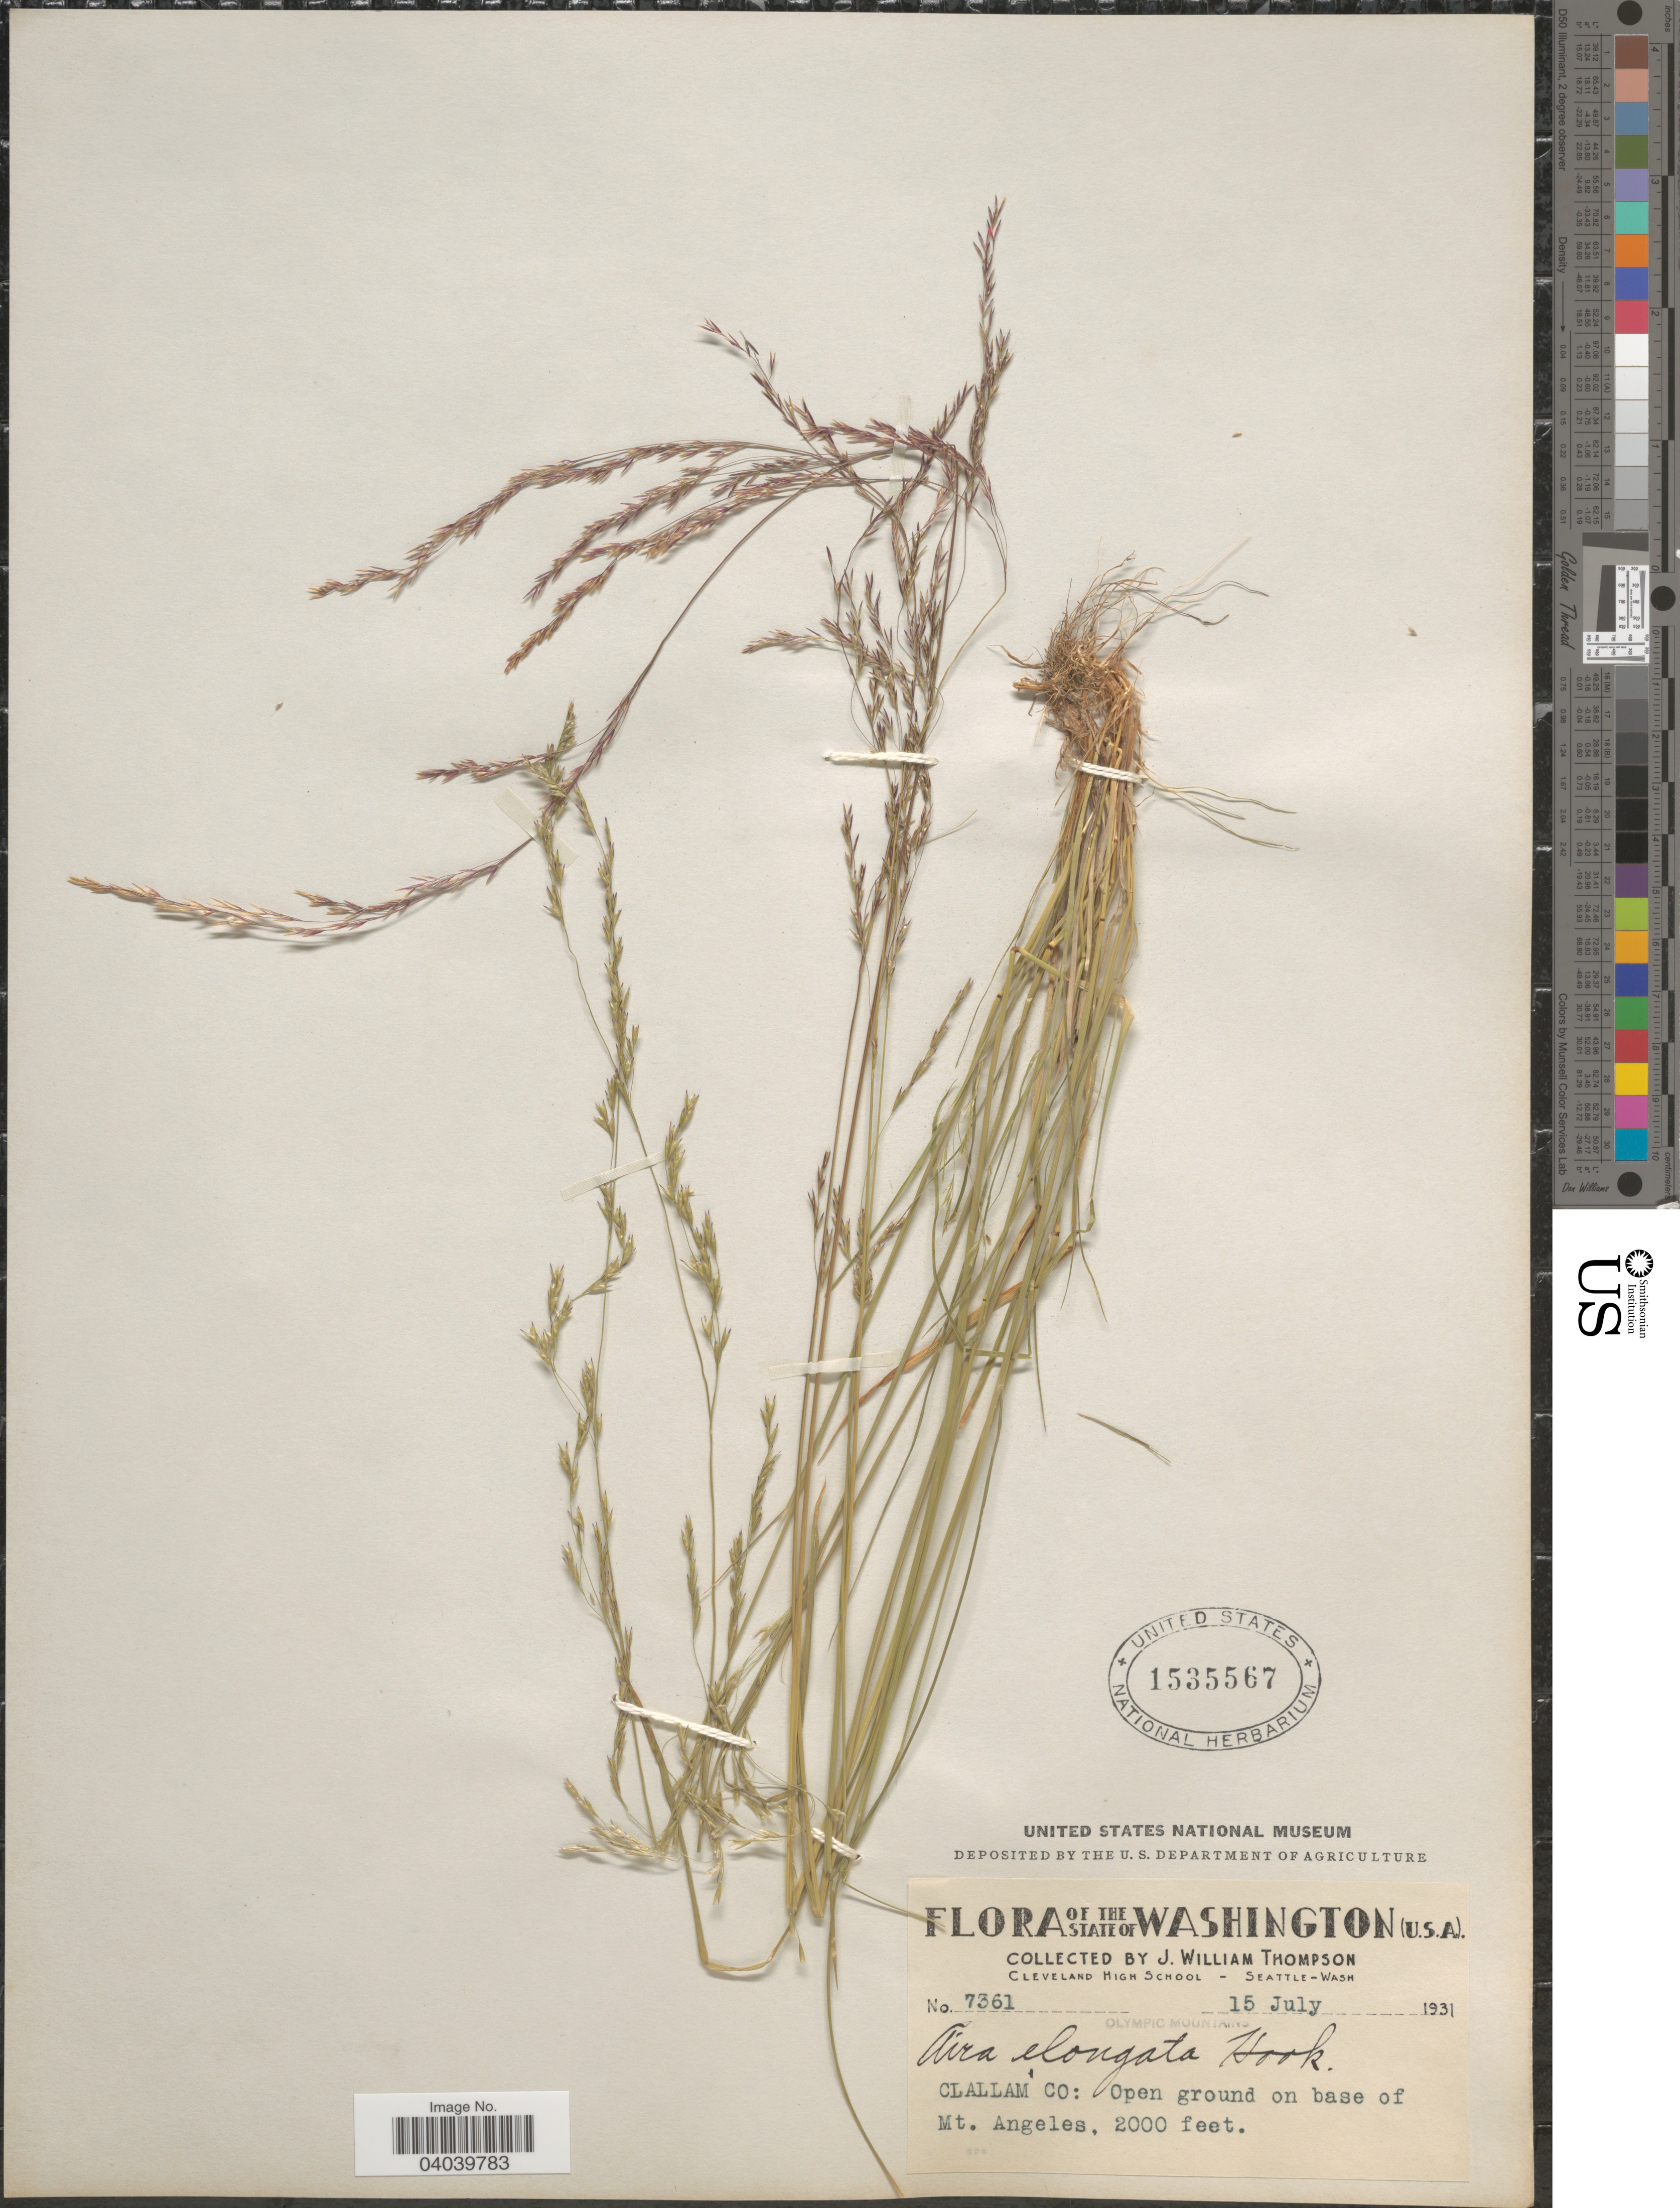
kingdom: Plantae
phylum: Tracheophyta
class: Liliopsida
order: Poales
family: Poaceae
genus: Deschampsia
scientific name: Deschampsia elongata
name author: (Hook.) Munro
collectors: J. W. Thompson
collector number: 7361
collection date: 1931-07-15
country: United States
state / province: Washington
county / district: Clallam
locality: Olympic Mountains. Clallam Co: Open ground on base of Mt. Angeles.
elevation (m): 610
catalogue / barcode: US 1535567